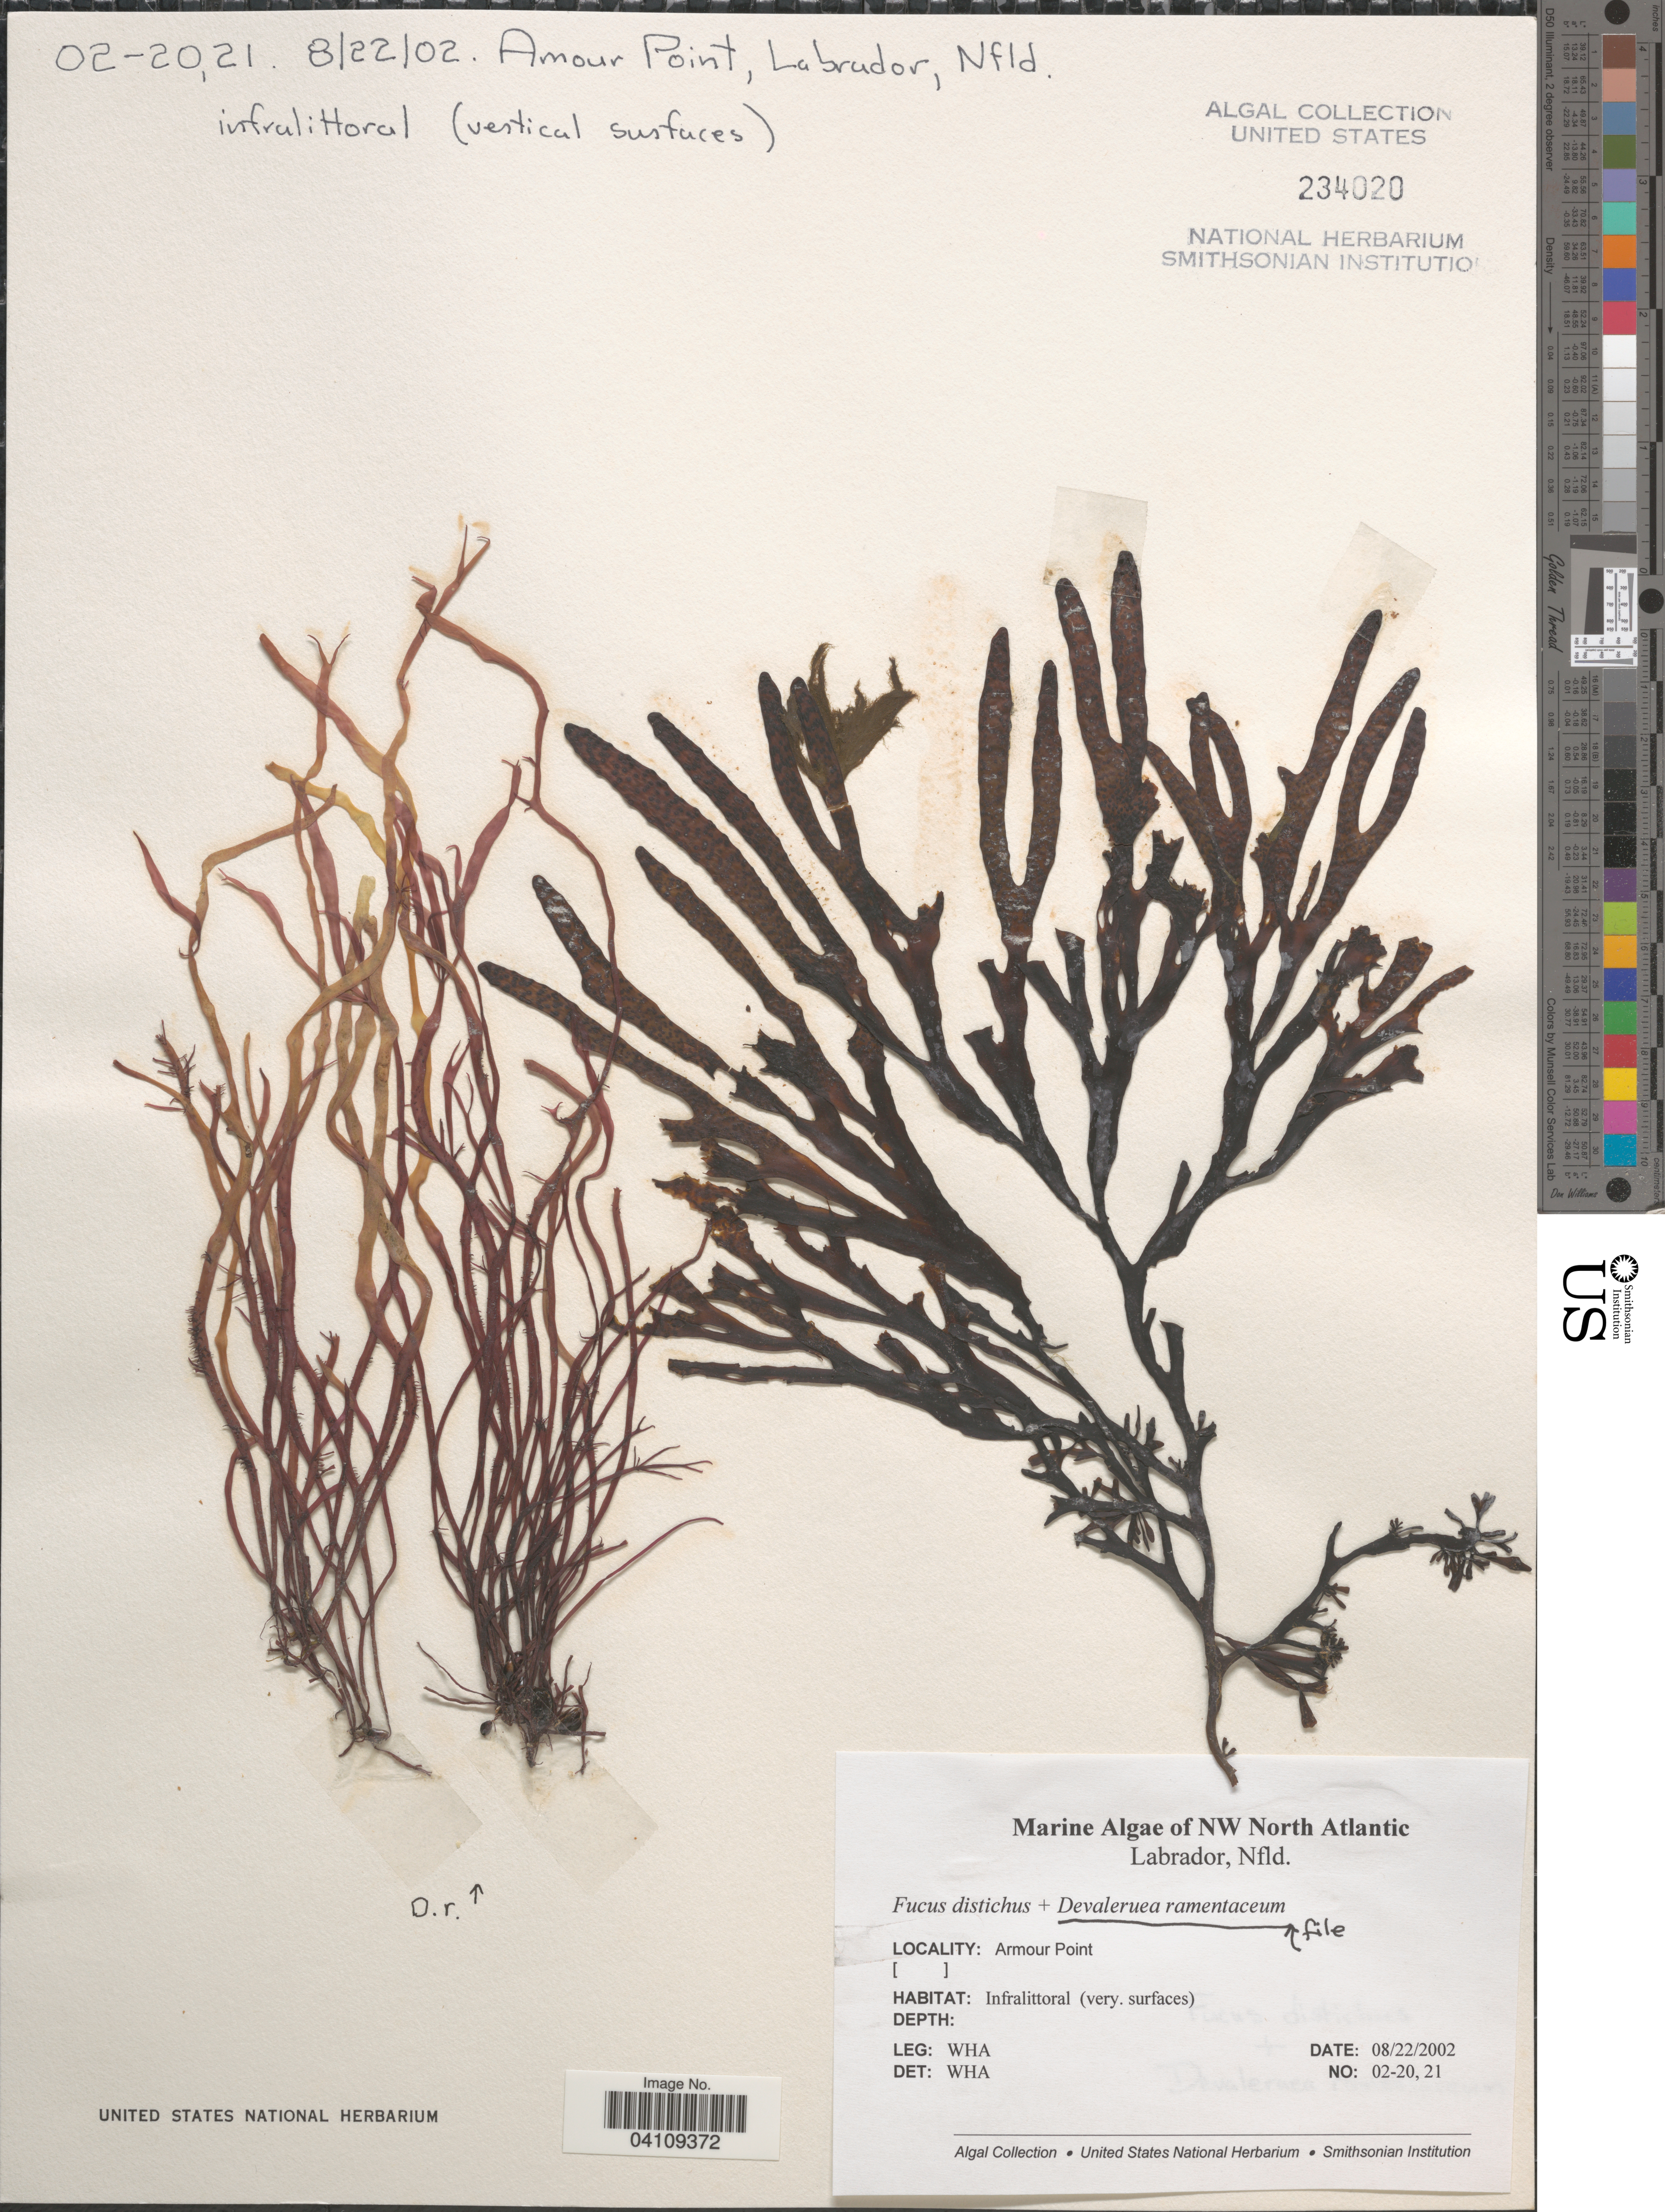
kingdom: Plantae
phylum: Rhodophyta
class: Florideophyceae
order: Palmariales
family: Palmariaceae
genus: Devaleraea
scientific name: Devaleraea ramentacea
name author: (L.) Guiry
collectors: W. H. Adey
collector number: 02-20,21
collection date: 2002-08-22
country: Canada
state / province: Newfoundland and Labrador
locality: NW North Atlantic. Labrador, Nfld. Armour Point.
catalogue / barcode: US 234020